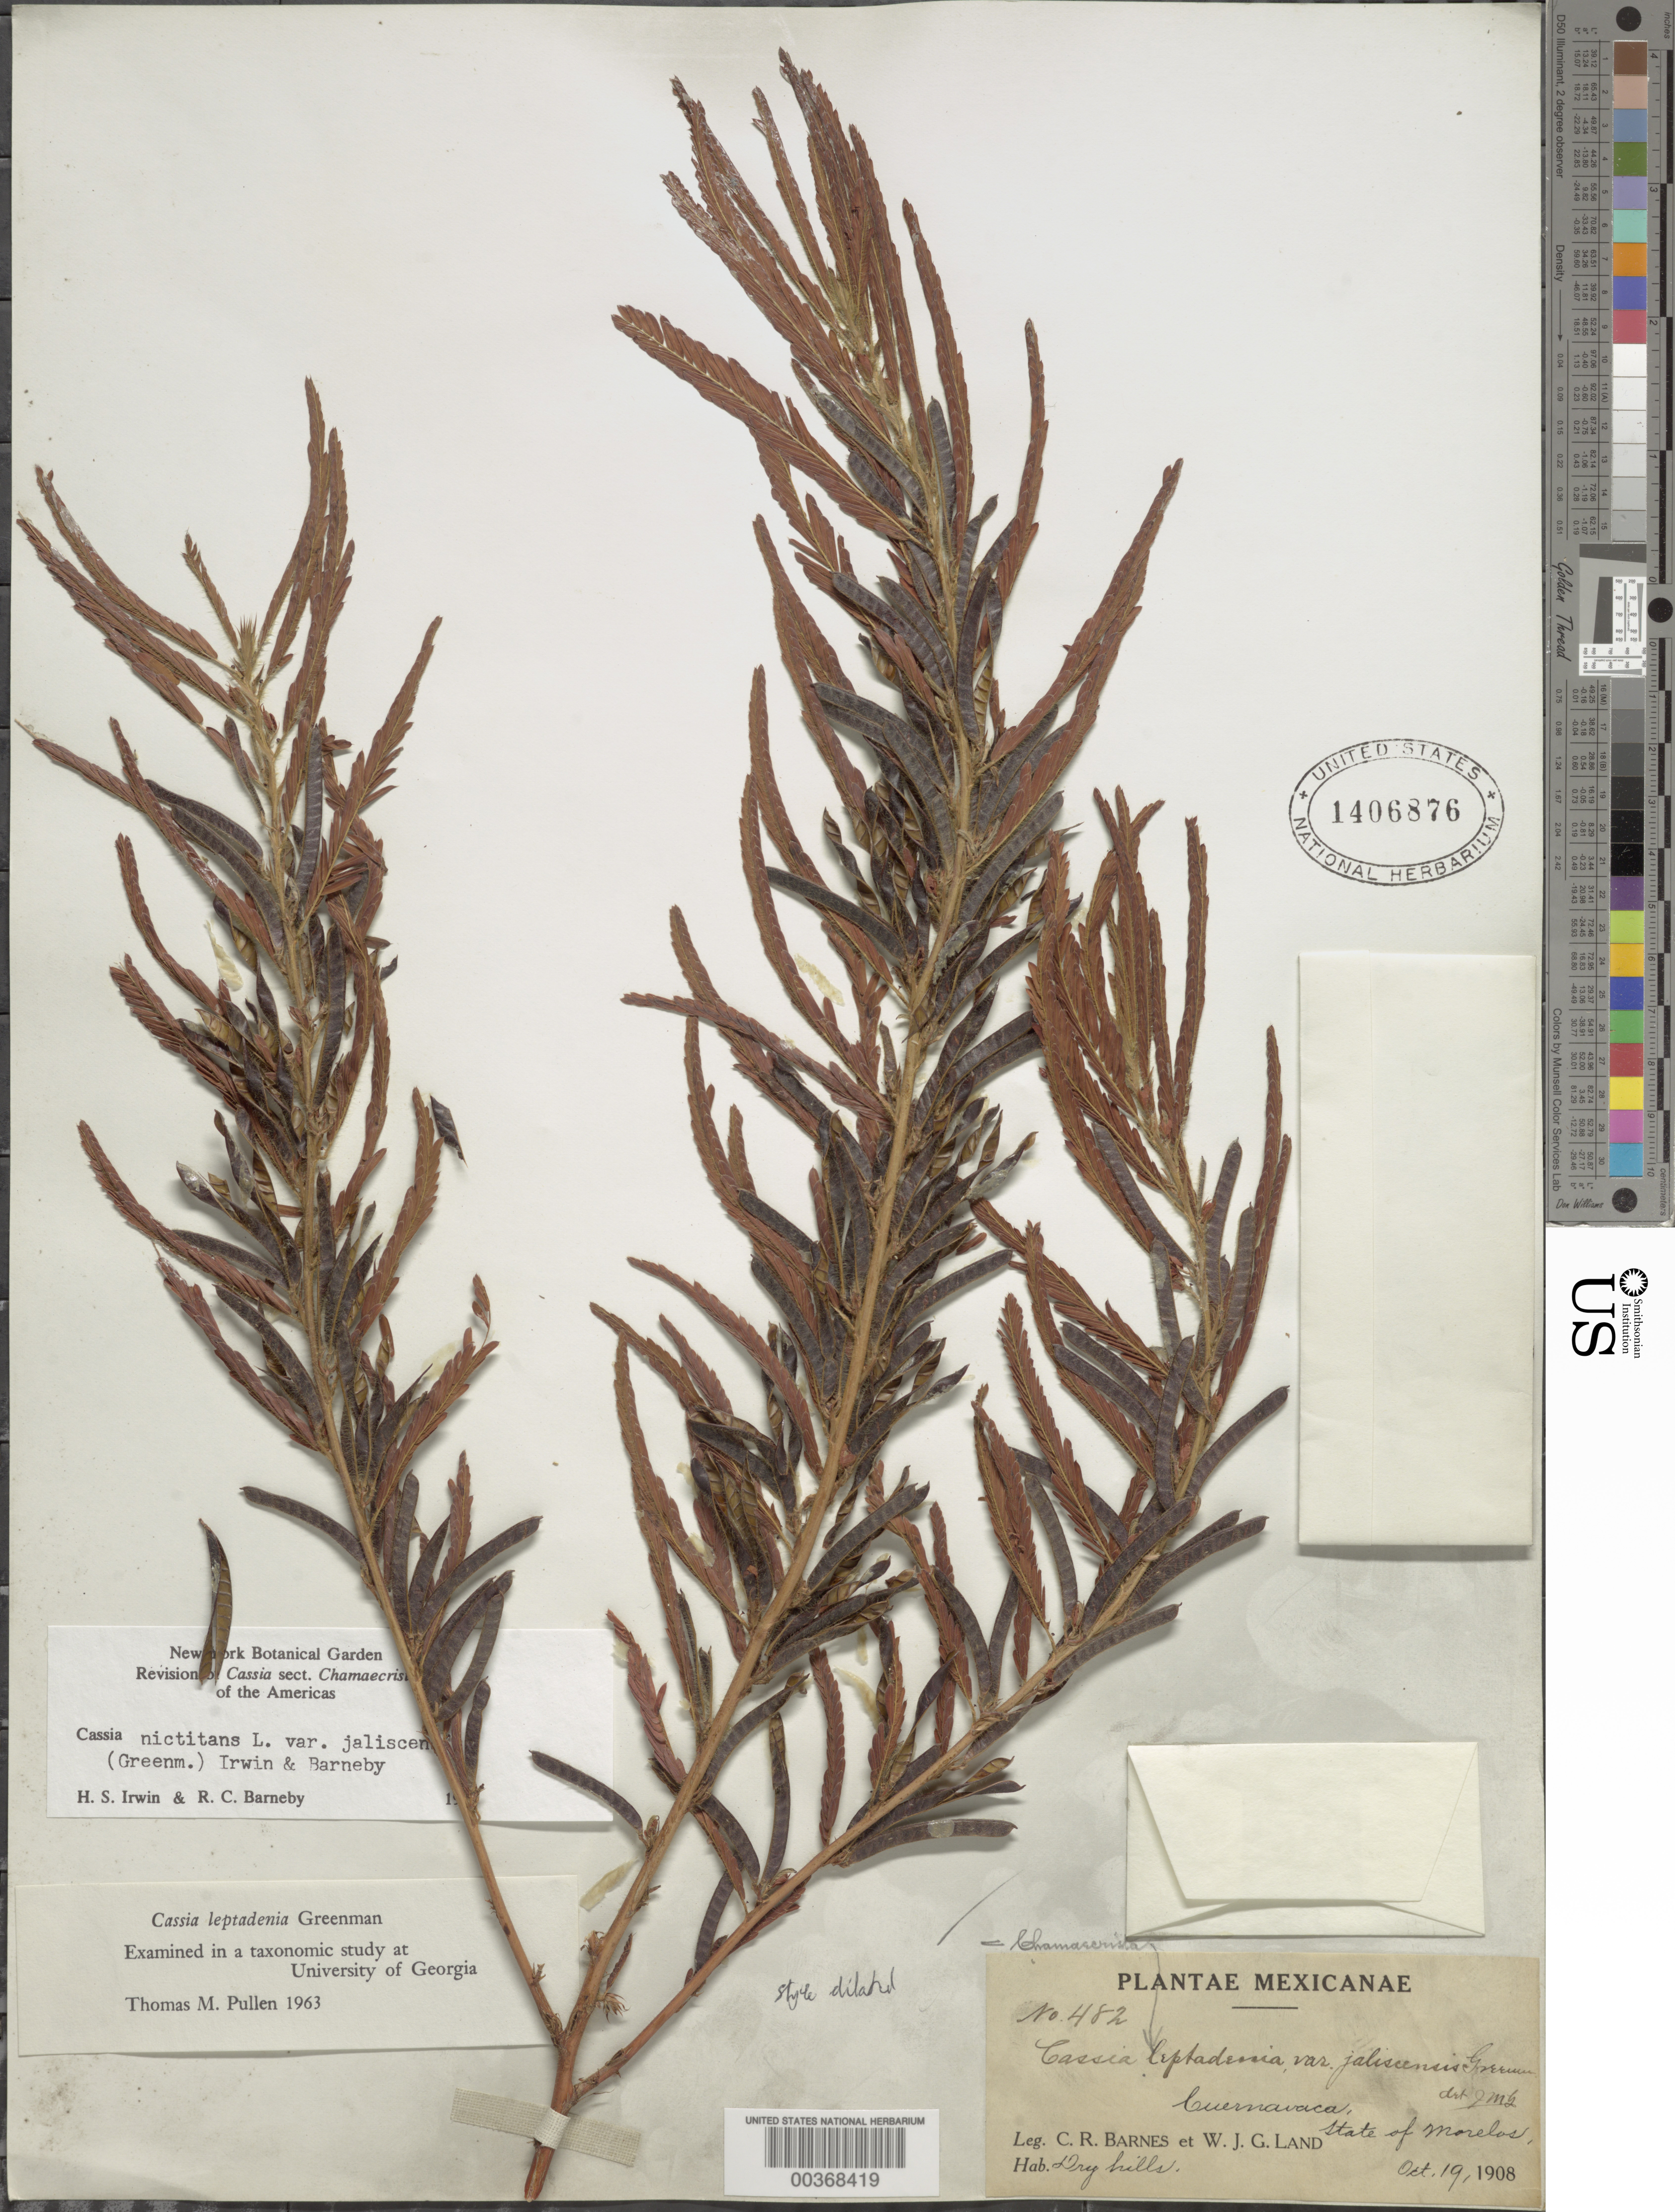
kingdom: Plantae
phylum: Tracheophyta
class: Magnoliopsida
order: Fabales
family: Fabaceae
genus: Chamaecrista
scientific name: Chamaecrista nictitans var. jaliscensis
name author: (Greenm.) H.S. Irwin & Barneby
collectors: C. R. Barnes & W. J. G. Land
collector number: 482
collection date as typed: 19 Oct 1908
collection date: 1908-10-19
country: Mexico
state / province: Morelos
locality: Cuernavaca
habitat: Dry hills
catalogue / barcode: US 1406876